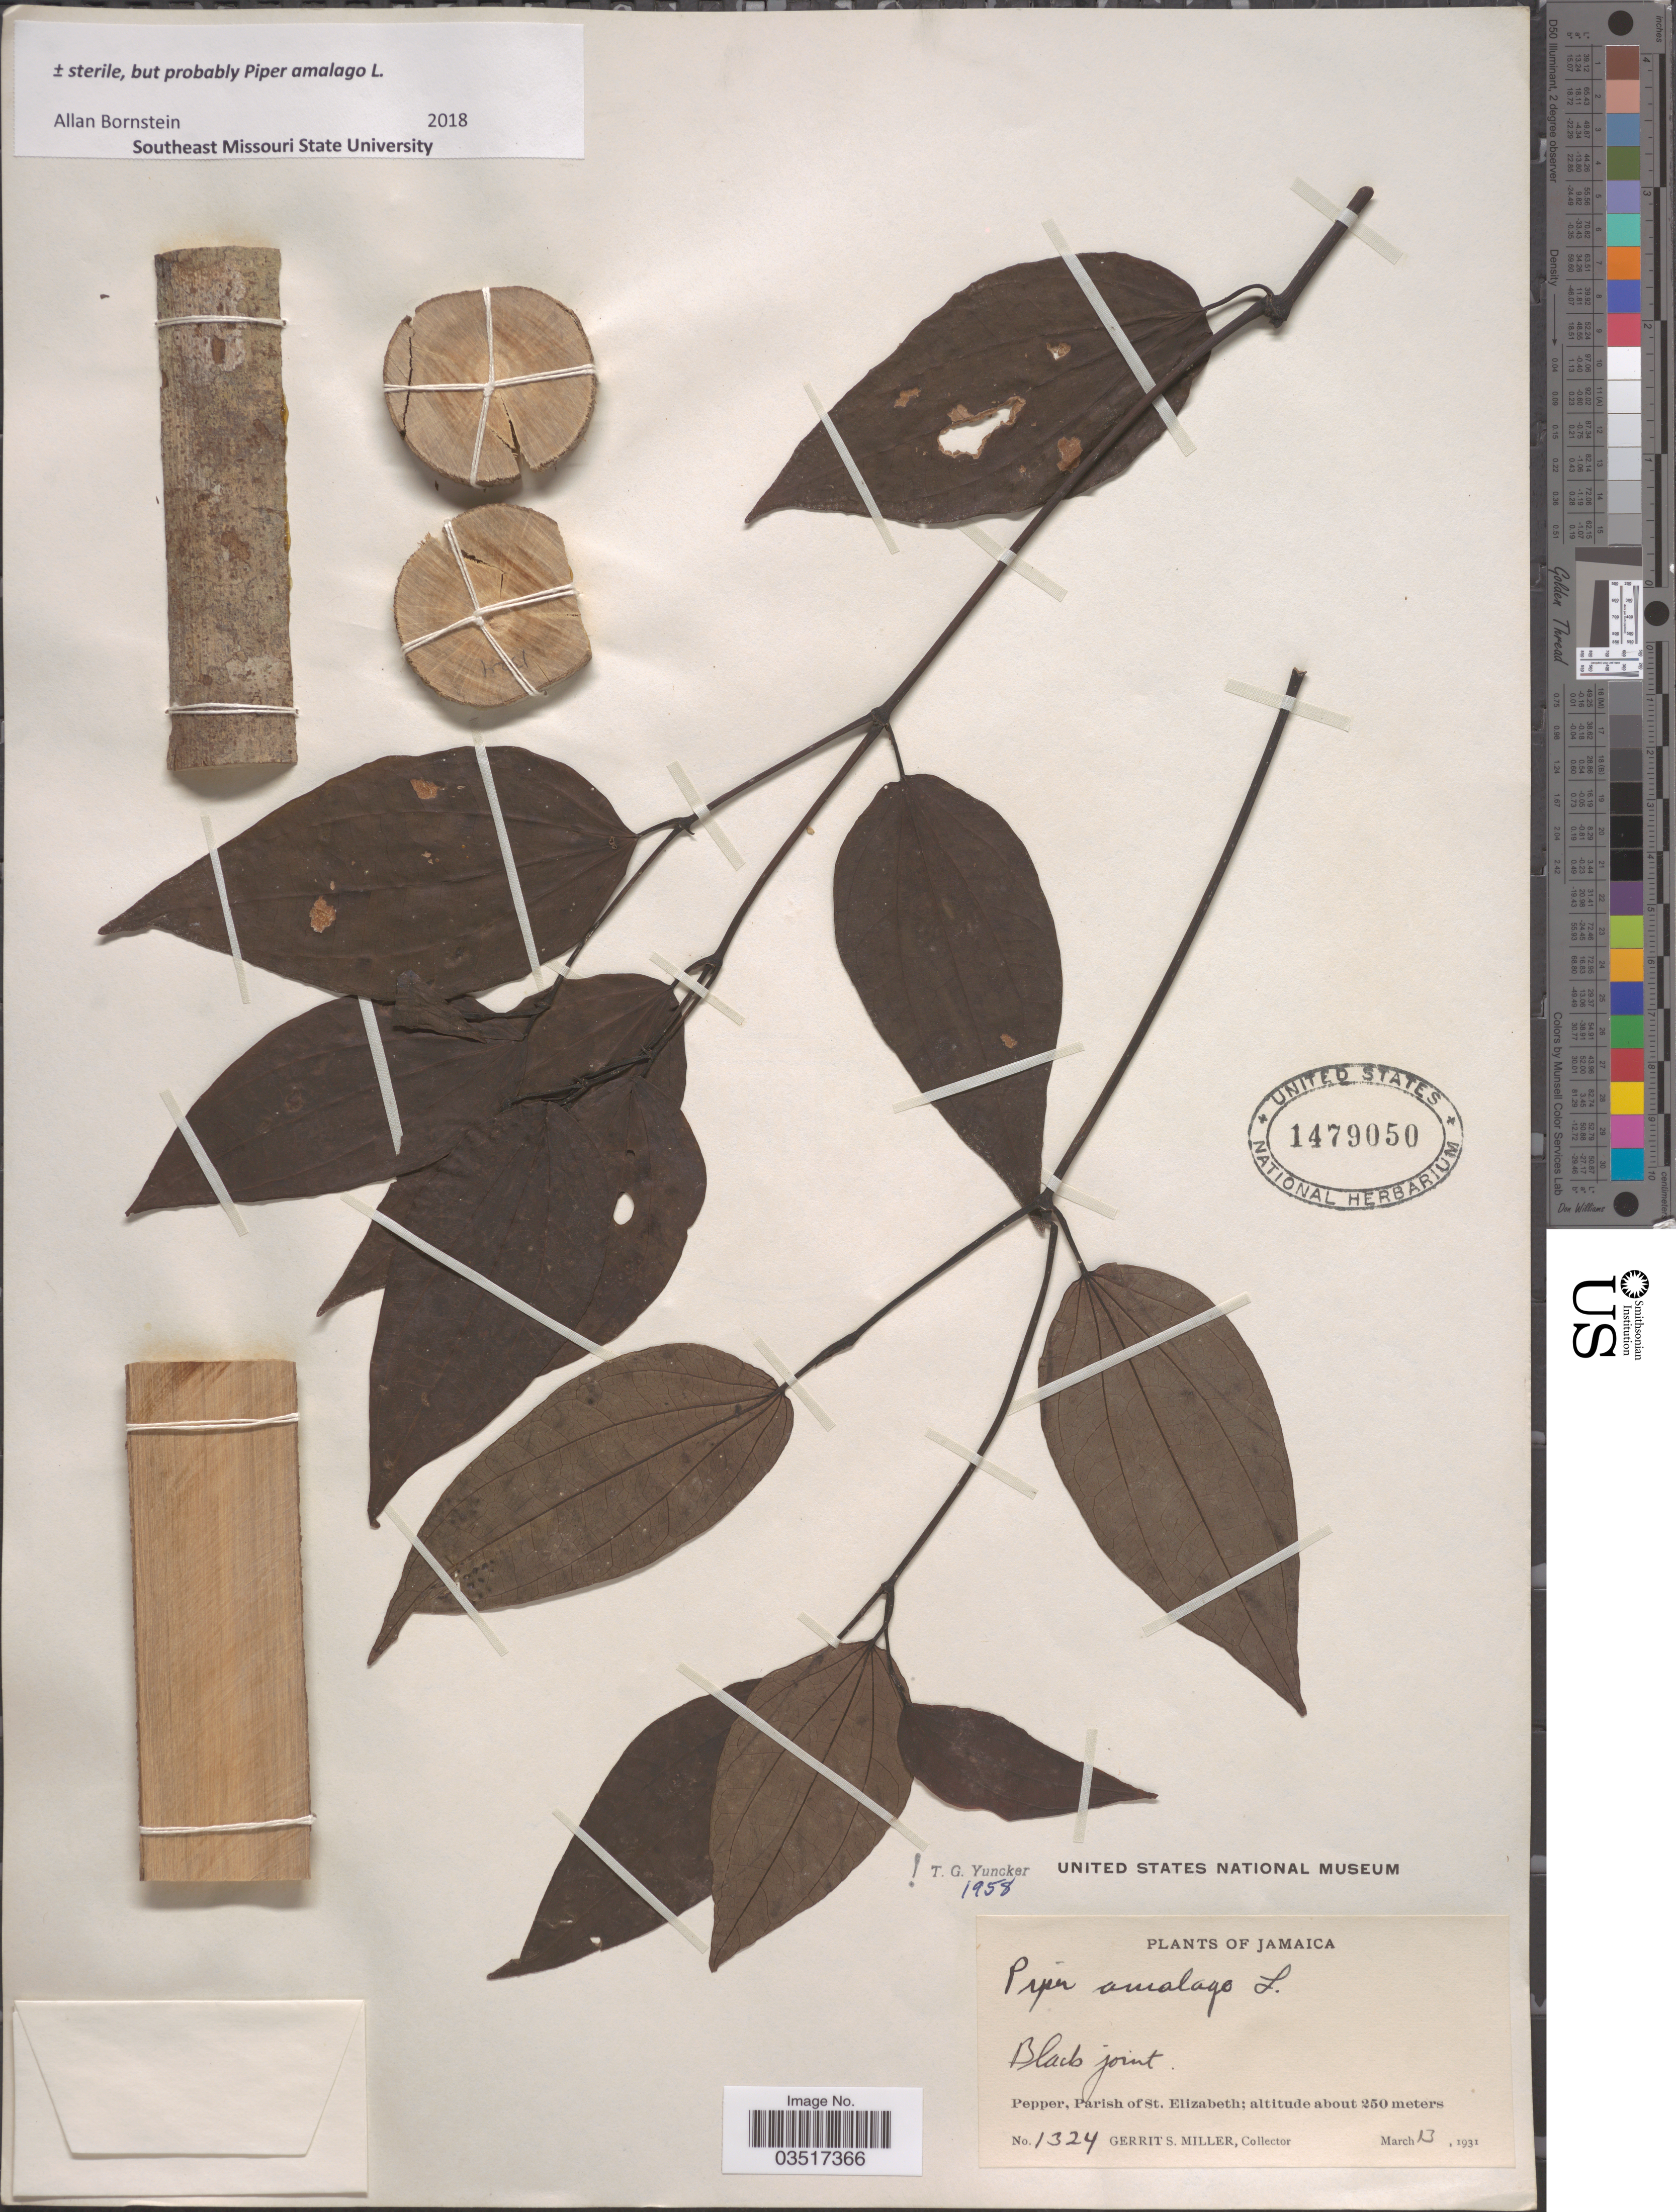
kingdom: Plantae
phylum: Tracheophyta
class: Magnoliopsida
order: Piperales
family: Piperaceae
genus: Piper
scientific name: Piper amalago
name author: L.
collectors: G. S. Miller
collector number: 1324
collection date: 1931-03-13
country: Jamaica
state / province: Saint Elizabeth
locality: Black joint. Pepper, Parish of St. Elizabeth.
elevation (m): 250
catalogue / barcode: US 1479050